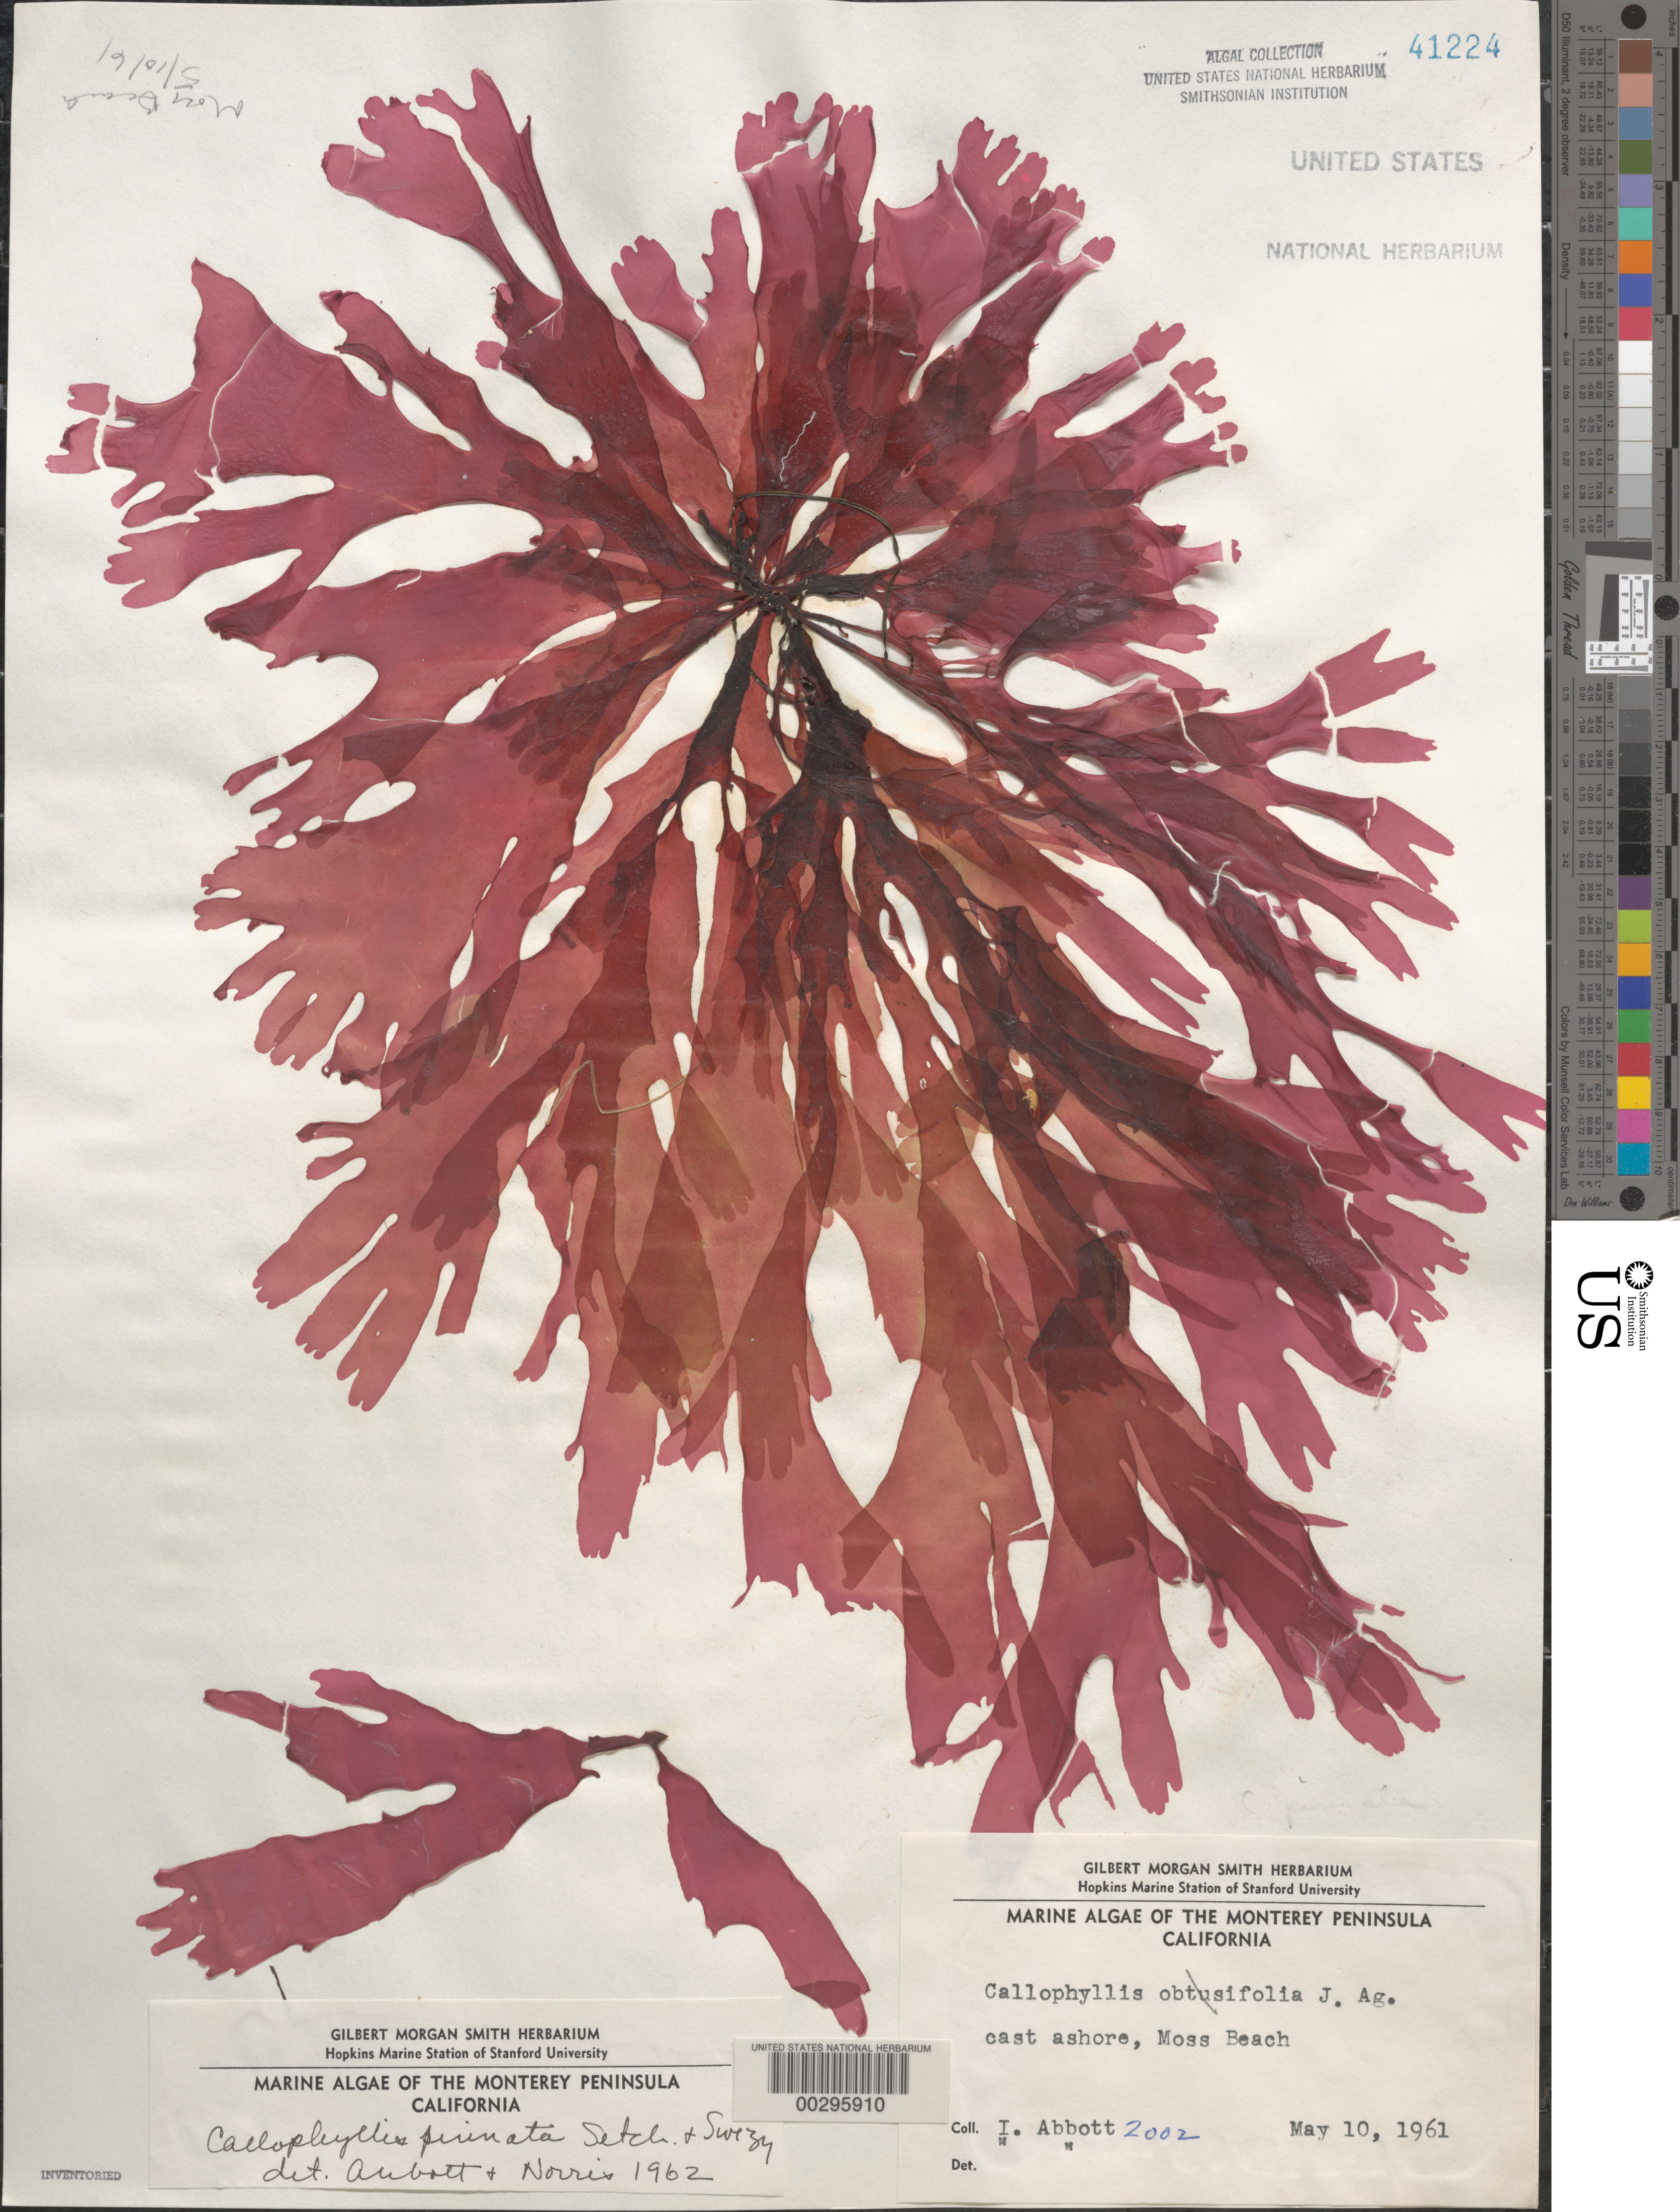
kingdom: Plantae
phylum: Rhodophyta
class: Florideophyceae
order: Gigartinales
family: Kallymeniaceae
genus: Callophyllis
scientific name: Callophyllis pinnata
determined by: Abbott, I. A.; Norris, R. E.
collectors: I. A. Abbott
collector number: IAA 2002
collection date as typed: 10 May 1961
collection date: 1961-05-10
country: United States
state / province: California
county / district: Monterey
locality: Moss Beach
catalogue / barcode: US 41224